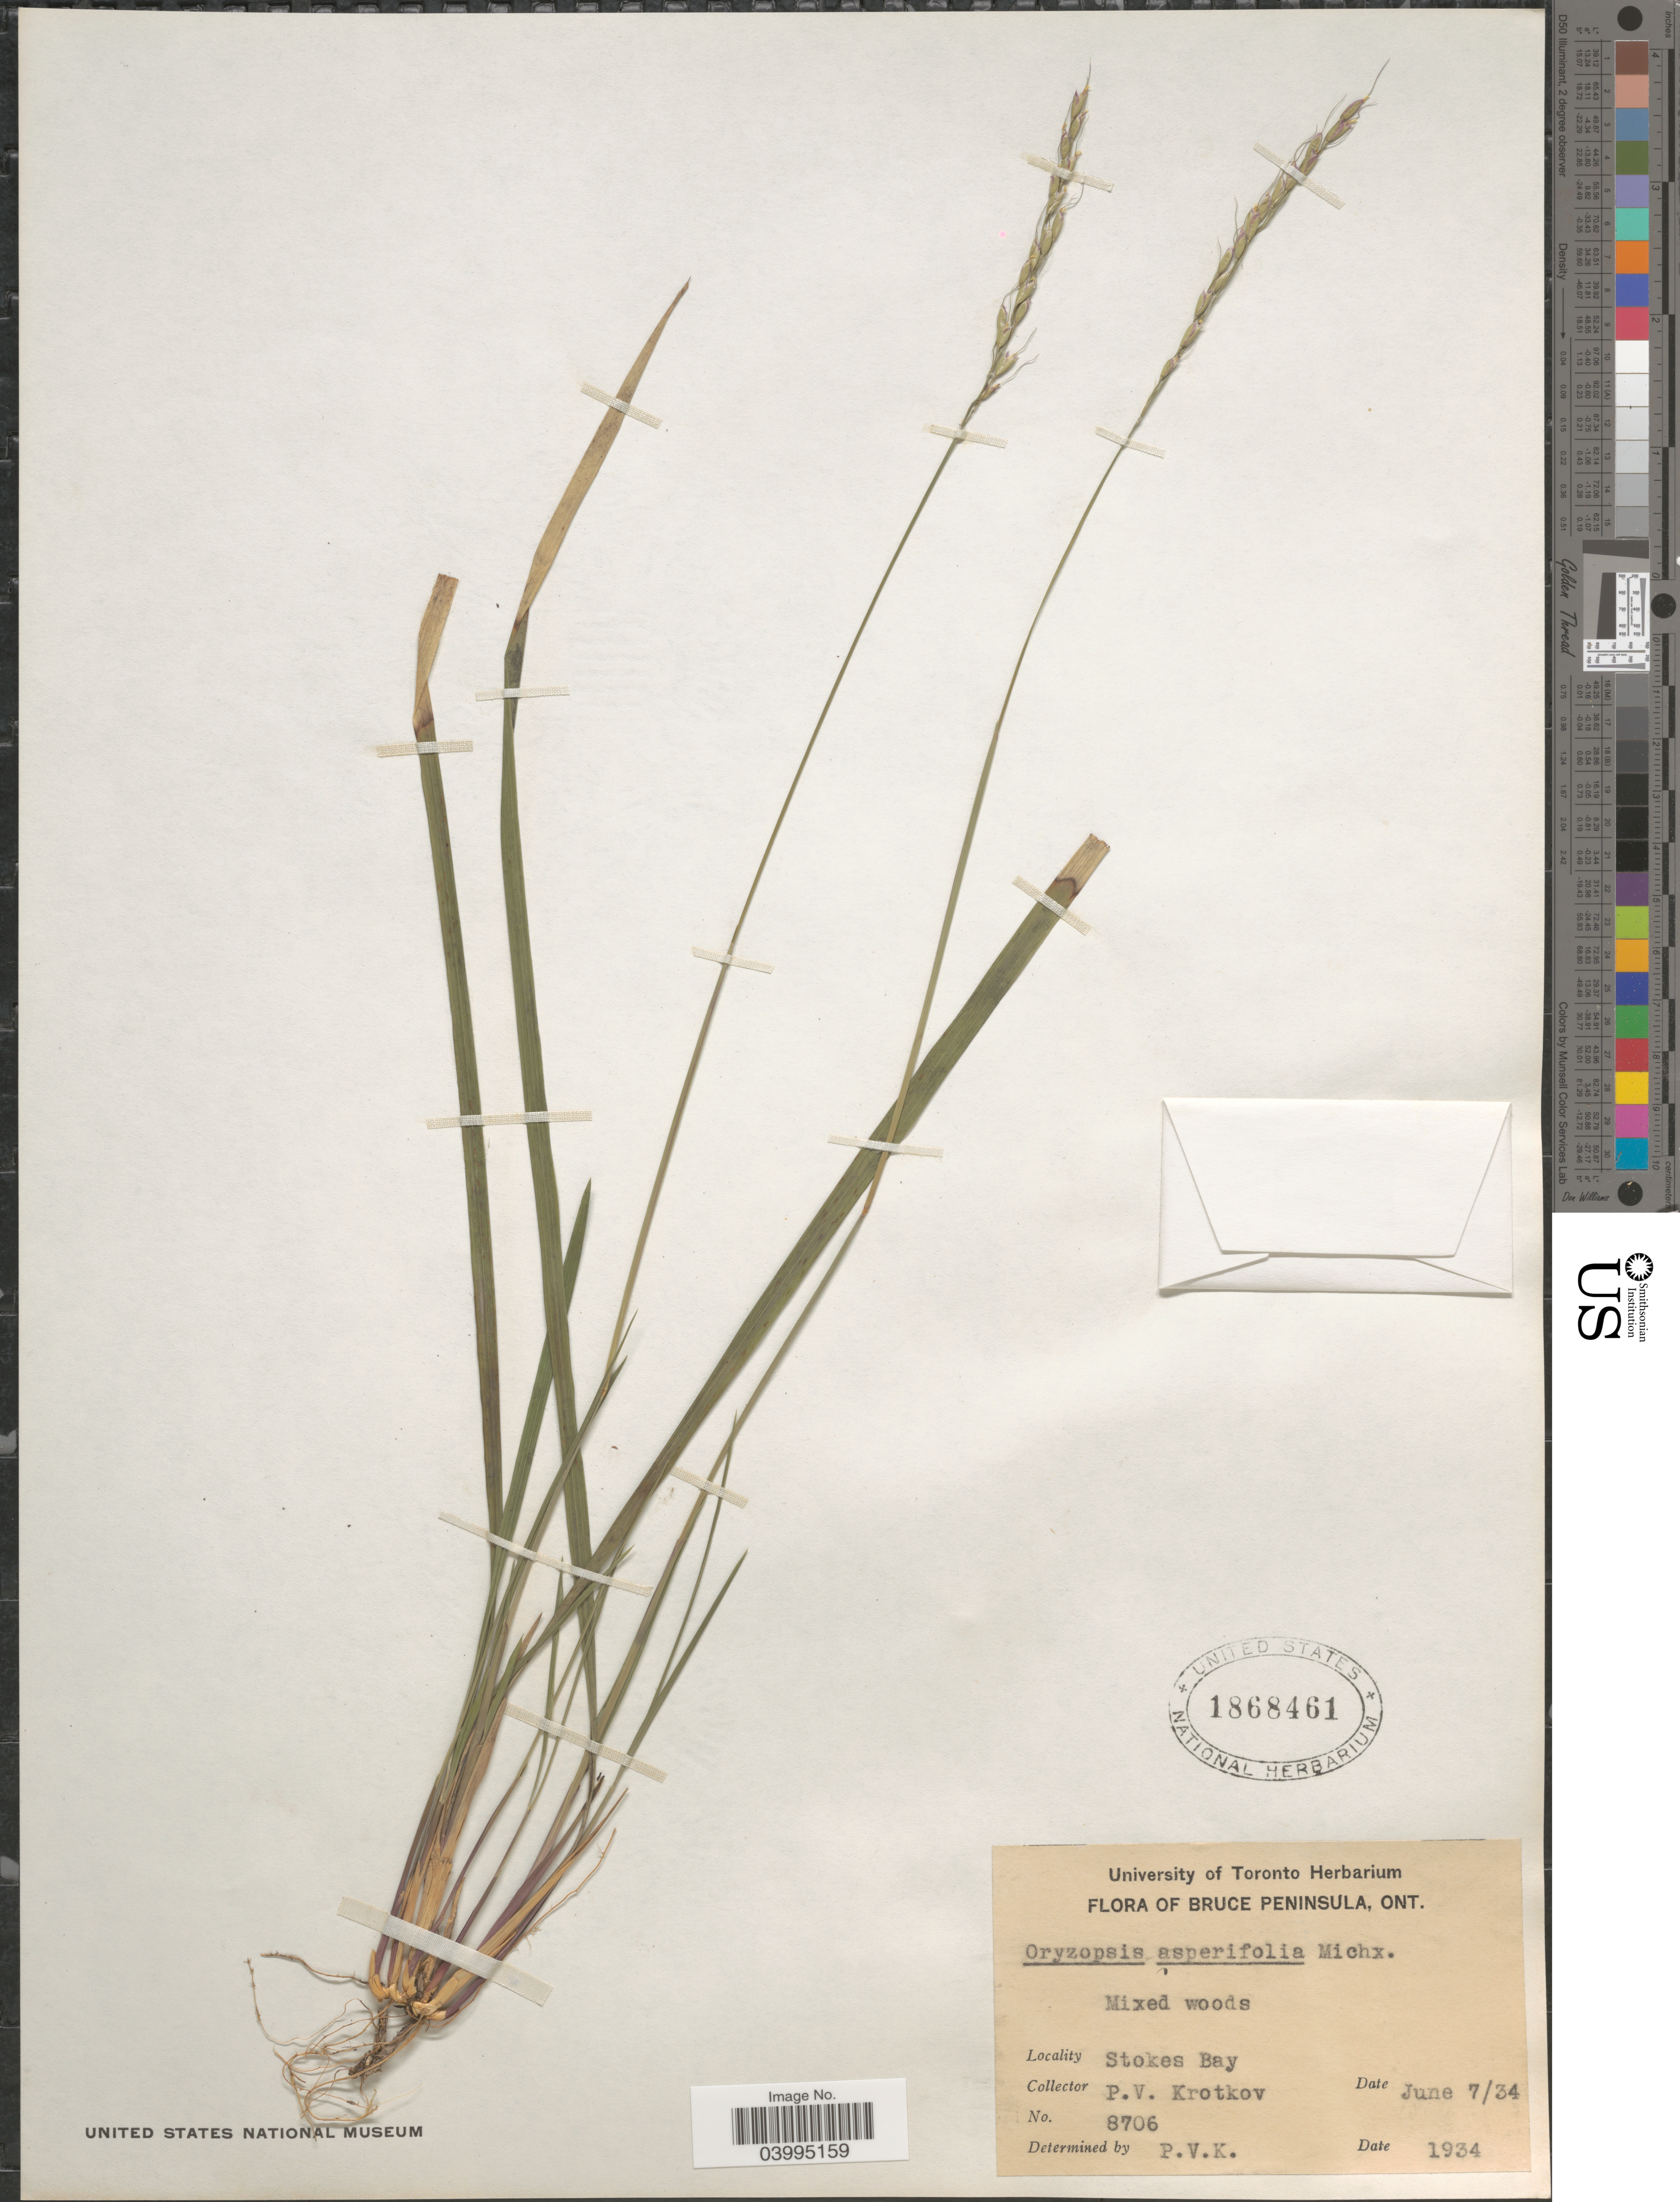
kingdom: Plantae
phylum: Tracheophyta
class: Liliopsida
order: Poales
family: Poaceae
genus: Oryzopsis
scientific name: Oryzopsis asperifolia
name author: Michx.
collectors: P. V. Krotkov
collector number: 8706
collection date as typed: Transcribed d/m/y: 7/6/34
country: Canada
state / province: Ontario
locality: Bruce Peninsula. Mixed woods. Stokes Bay.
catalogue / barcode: US 1868461